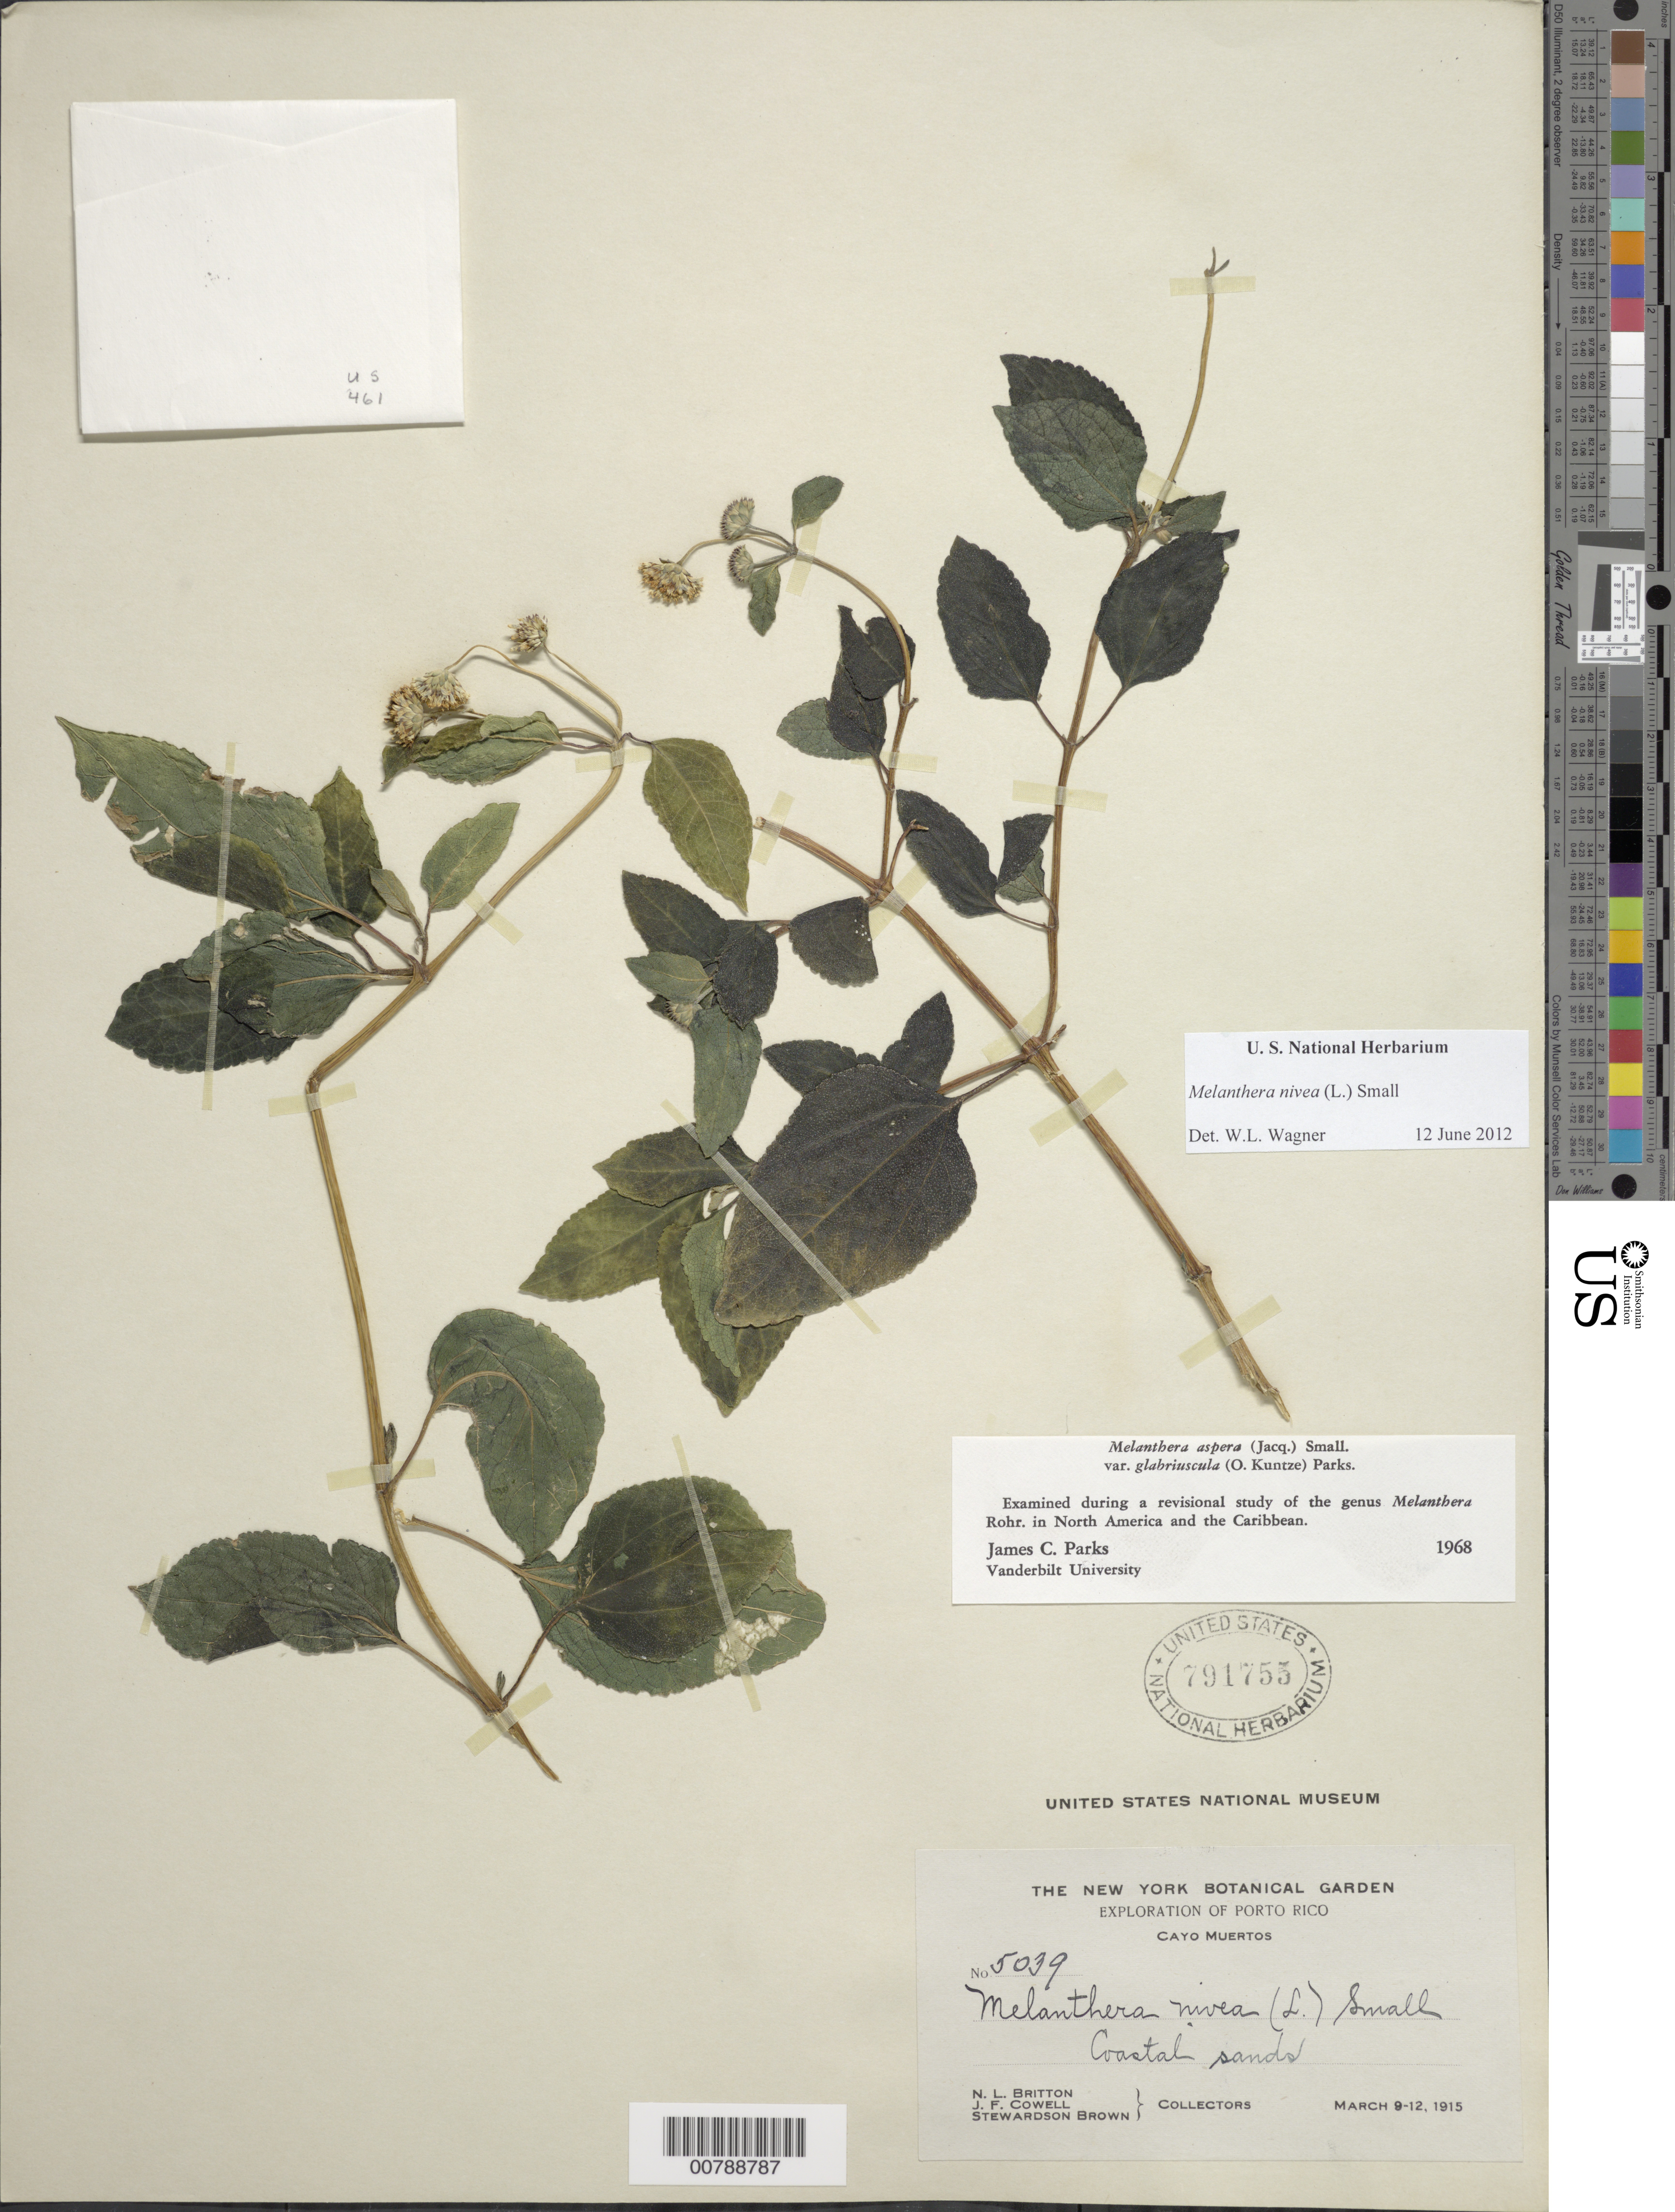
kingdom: Plantae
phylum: Tracheophyta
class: Magnoliopsida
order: Asterales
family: Asteraceae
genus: Melanthera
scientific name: Melanthera nivea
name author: (L.) Small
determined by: Parks, J. C.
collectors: N. Britton, J. F. Cowell & S. Brown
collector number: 5039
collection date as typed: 09 Mar 1906 to 12 Mar 1906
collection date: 1906-03-09/1906-03-12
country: Puerto Rico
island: Caja de Muerto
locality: Cayo Muertos, coastal sands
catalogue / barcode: US 791755